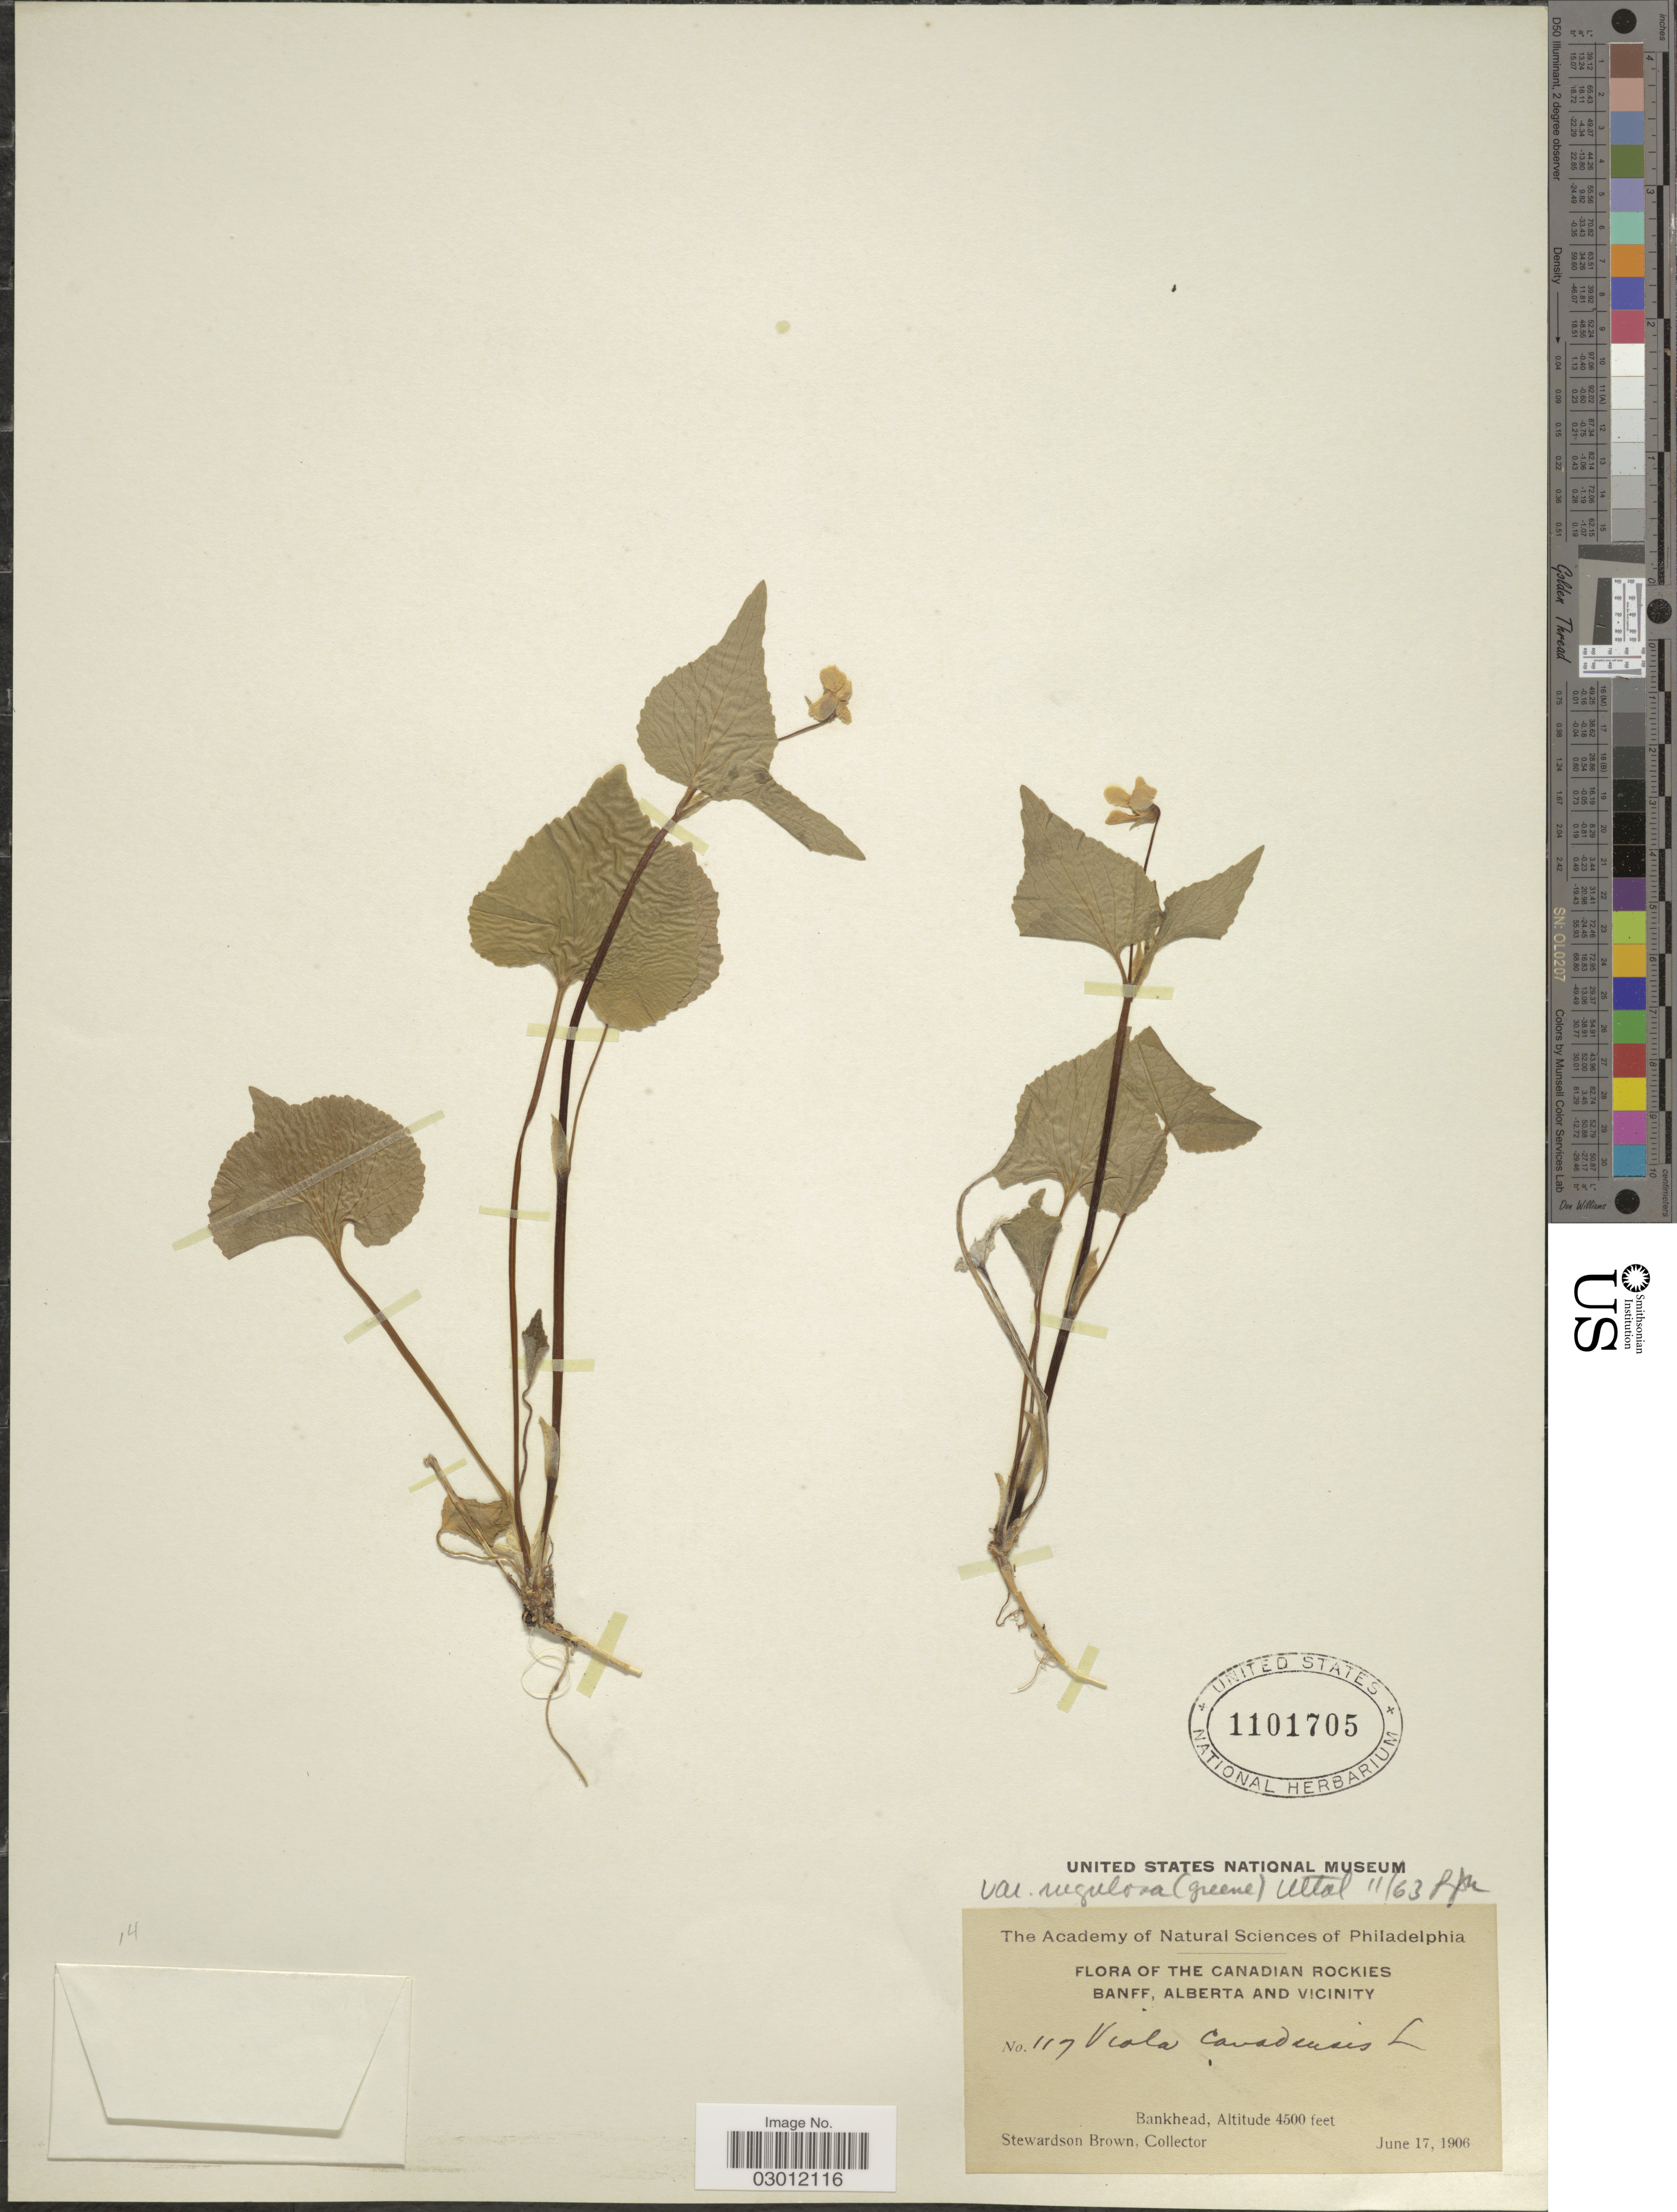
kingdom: Plantae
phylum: Tracheophyta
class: Magnoliopsida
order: Malpighiales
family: Violaceae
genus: Viola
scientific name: Viola canadensis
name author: L.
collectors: S. Brown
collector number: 117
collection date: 1906-06-17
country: Canada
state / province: Alberta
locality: Canadian Rockies. Banff, Alberta and Vicinity. Bankhead.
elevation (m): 1372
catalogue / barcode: US 1101705